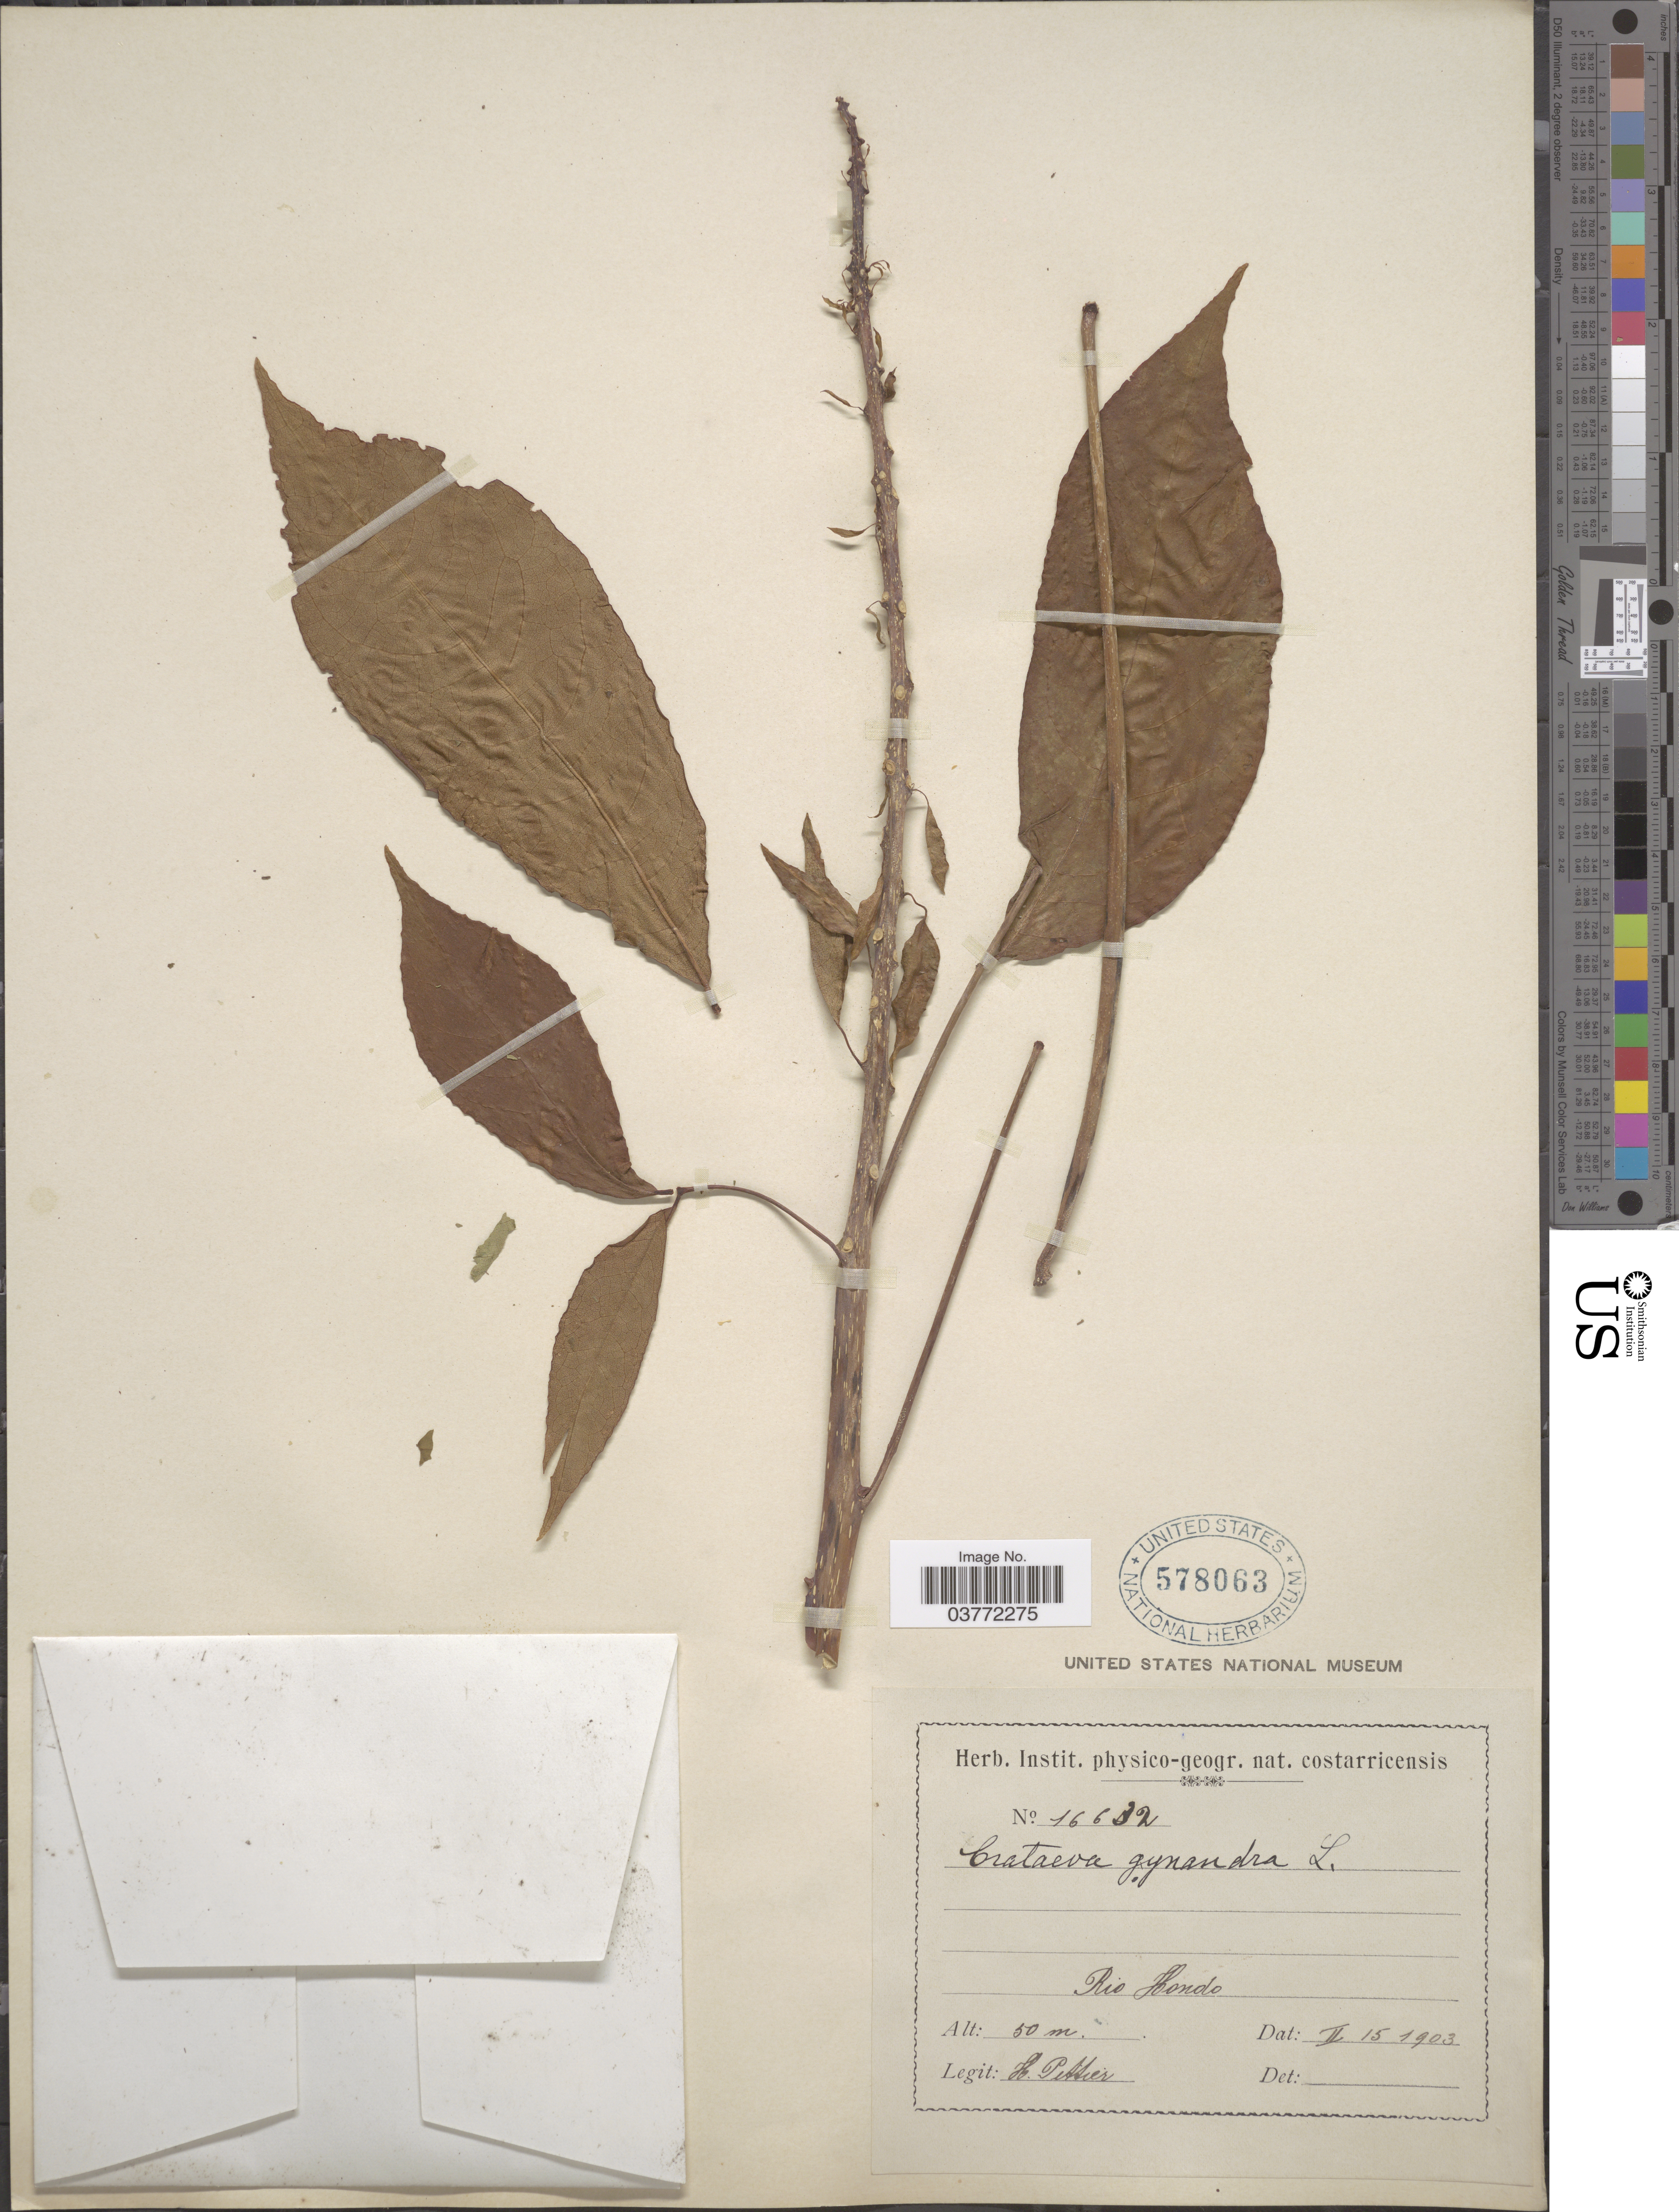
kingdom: Plantae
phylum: Tracheophyta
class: Magnoliopsida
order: Brassicales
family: Capparaceae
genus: Crateva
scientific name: Crateva tapia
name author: L.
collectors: H. F. Pittier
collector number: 16632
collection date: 1903-02-15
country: Costa Rica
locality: Rio Hondo.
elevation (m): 50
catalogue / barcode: US 578063